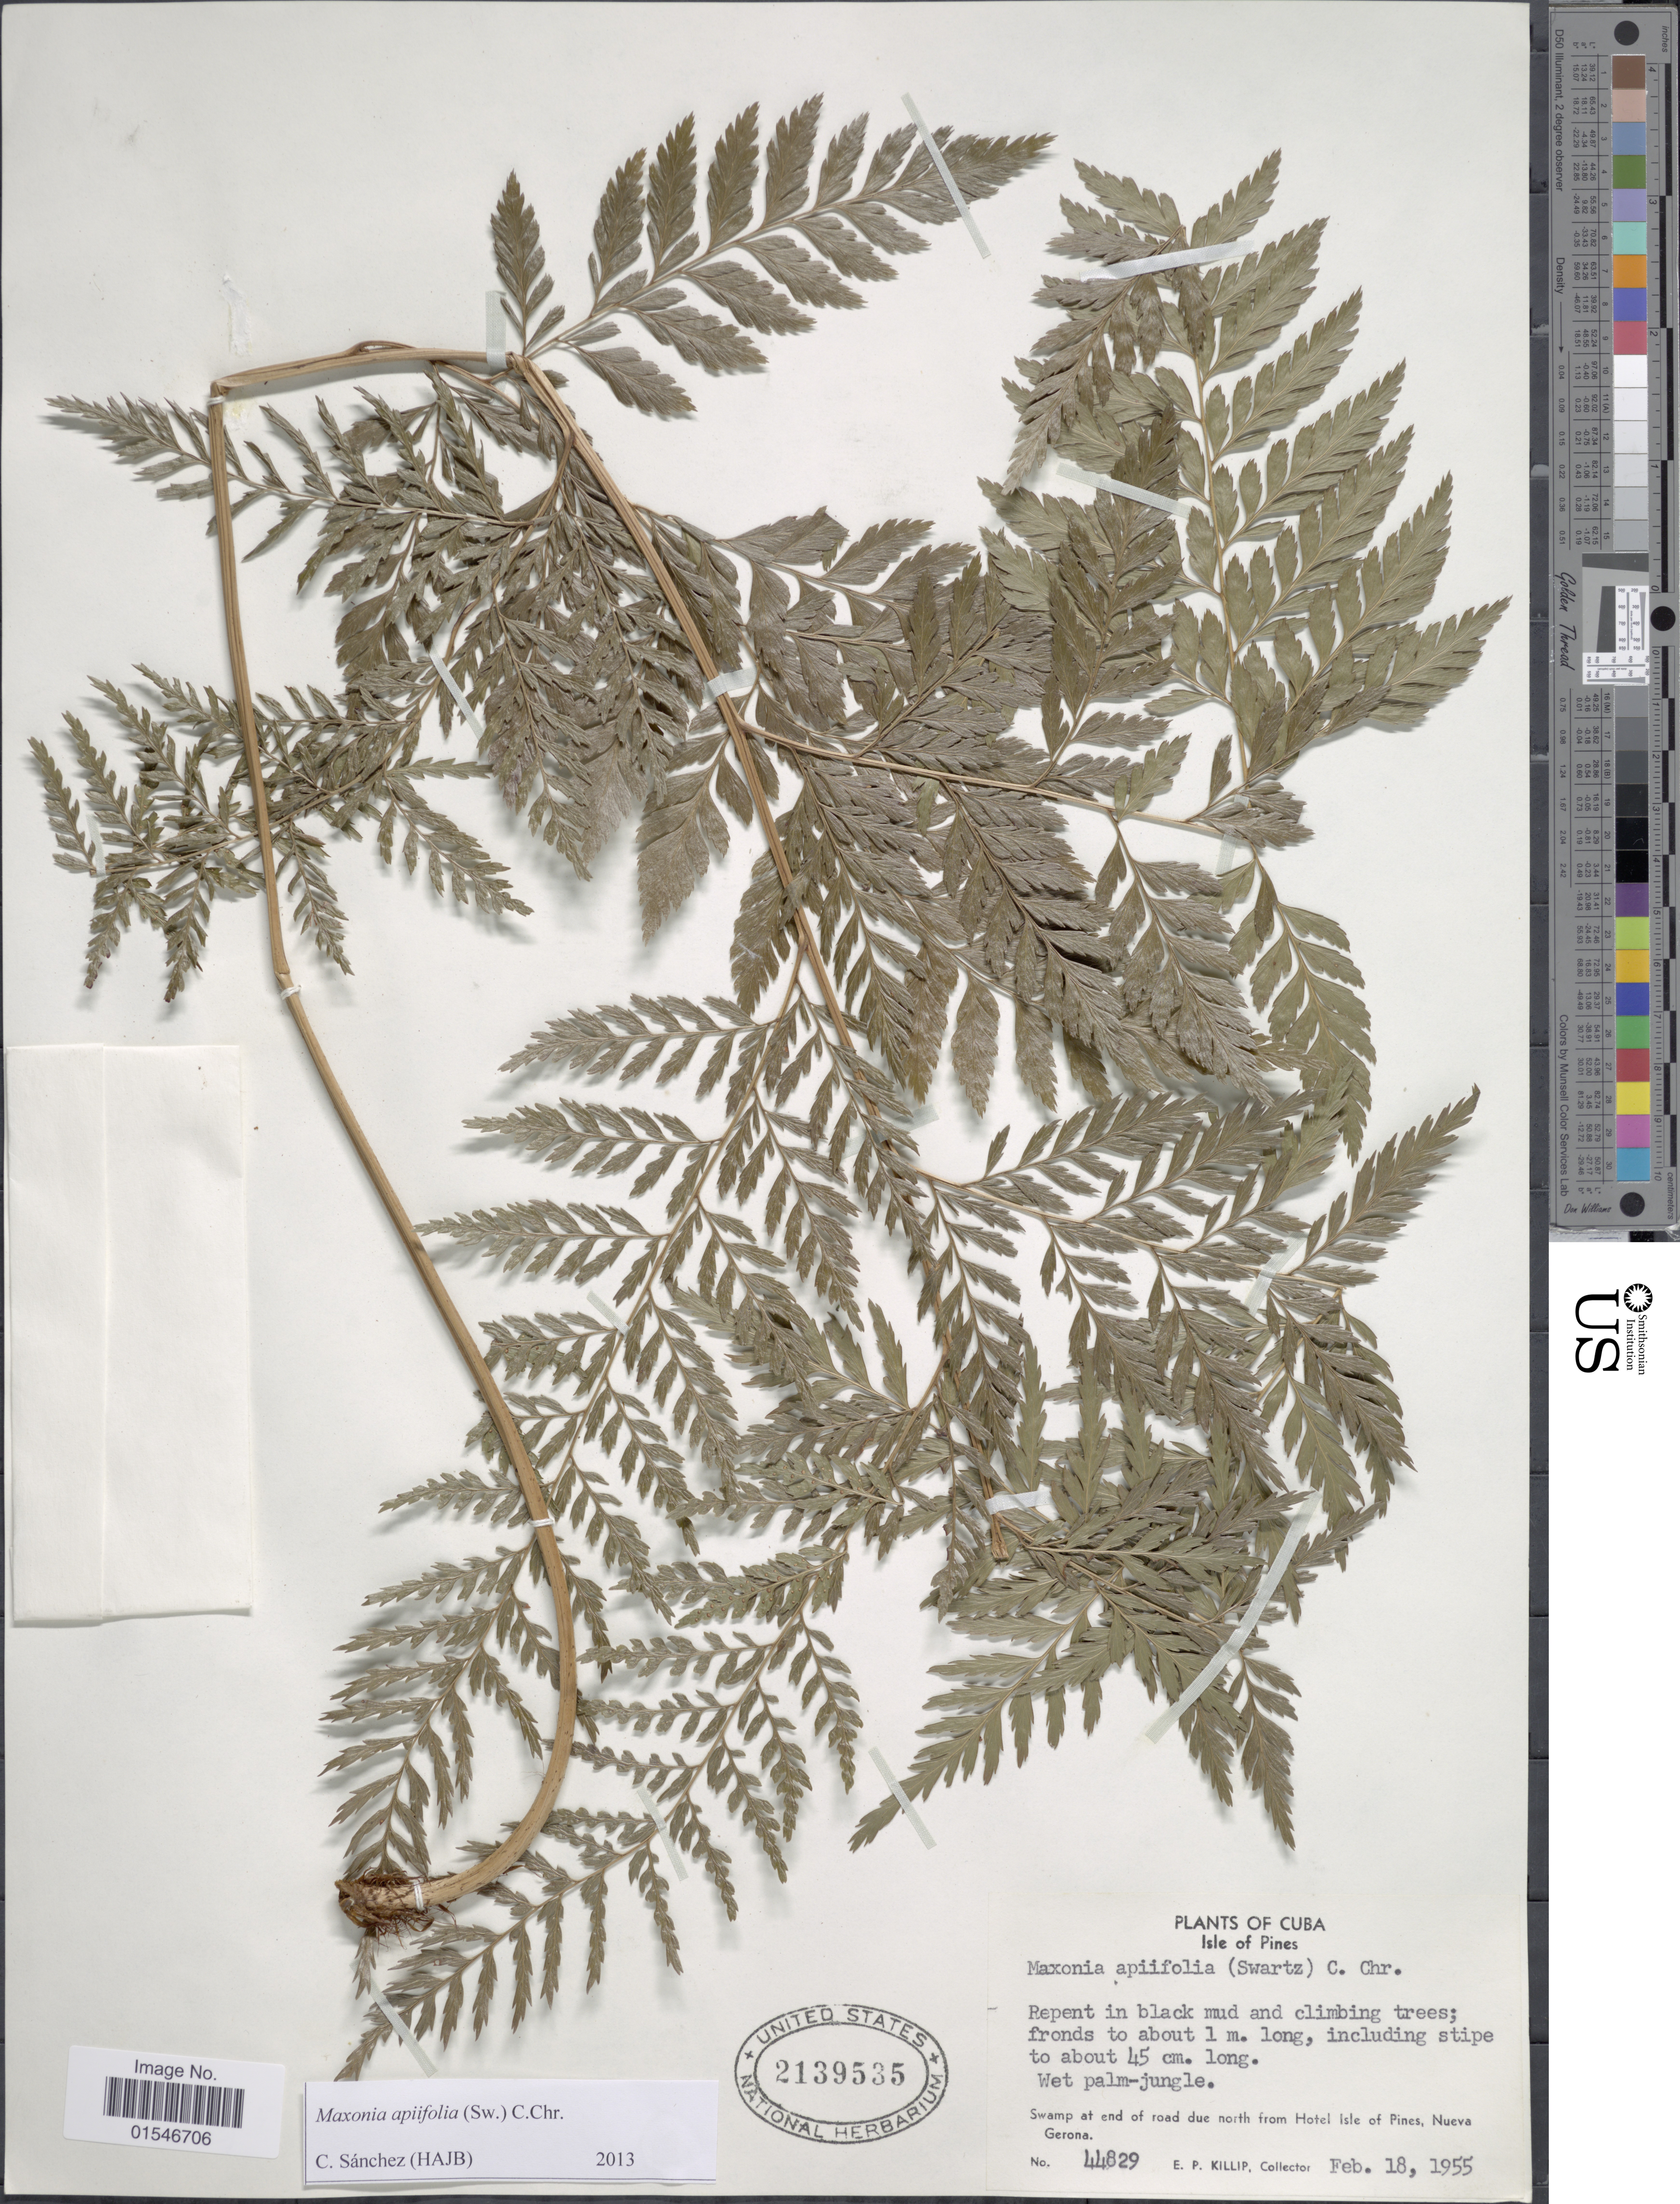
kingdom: Plantae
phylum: Tracheophyta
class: Polypodiopsida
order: Polypodiales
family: Dryopteridaceae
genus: Maxonia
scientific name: Maxonia apiifolia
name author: (Sw.) C. Chr.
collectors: E. P. Killip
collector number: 44829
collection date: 1955-02-18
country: Cuba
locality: Isle of Pines. Swamp at end of road due north from Hotel Isle of Pines, Nueva Gerona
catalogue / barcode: US 2139535